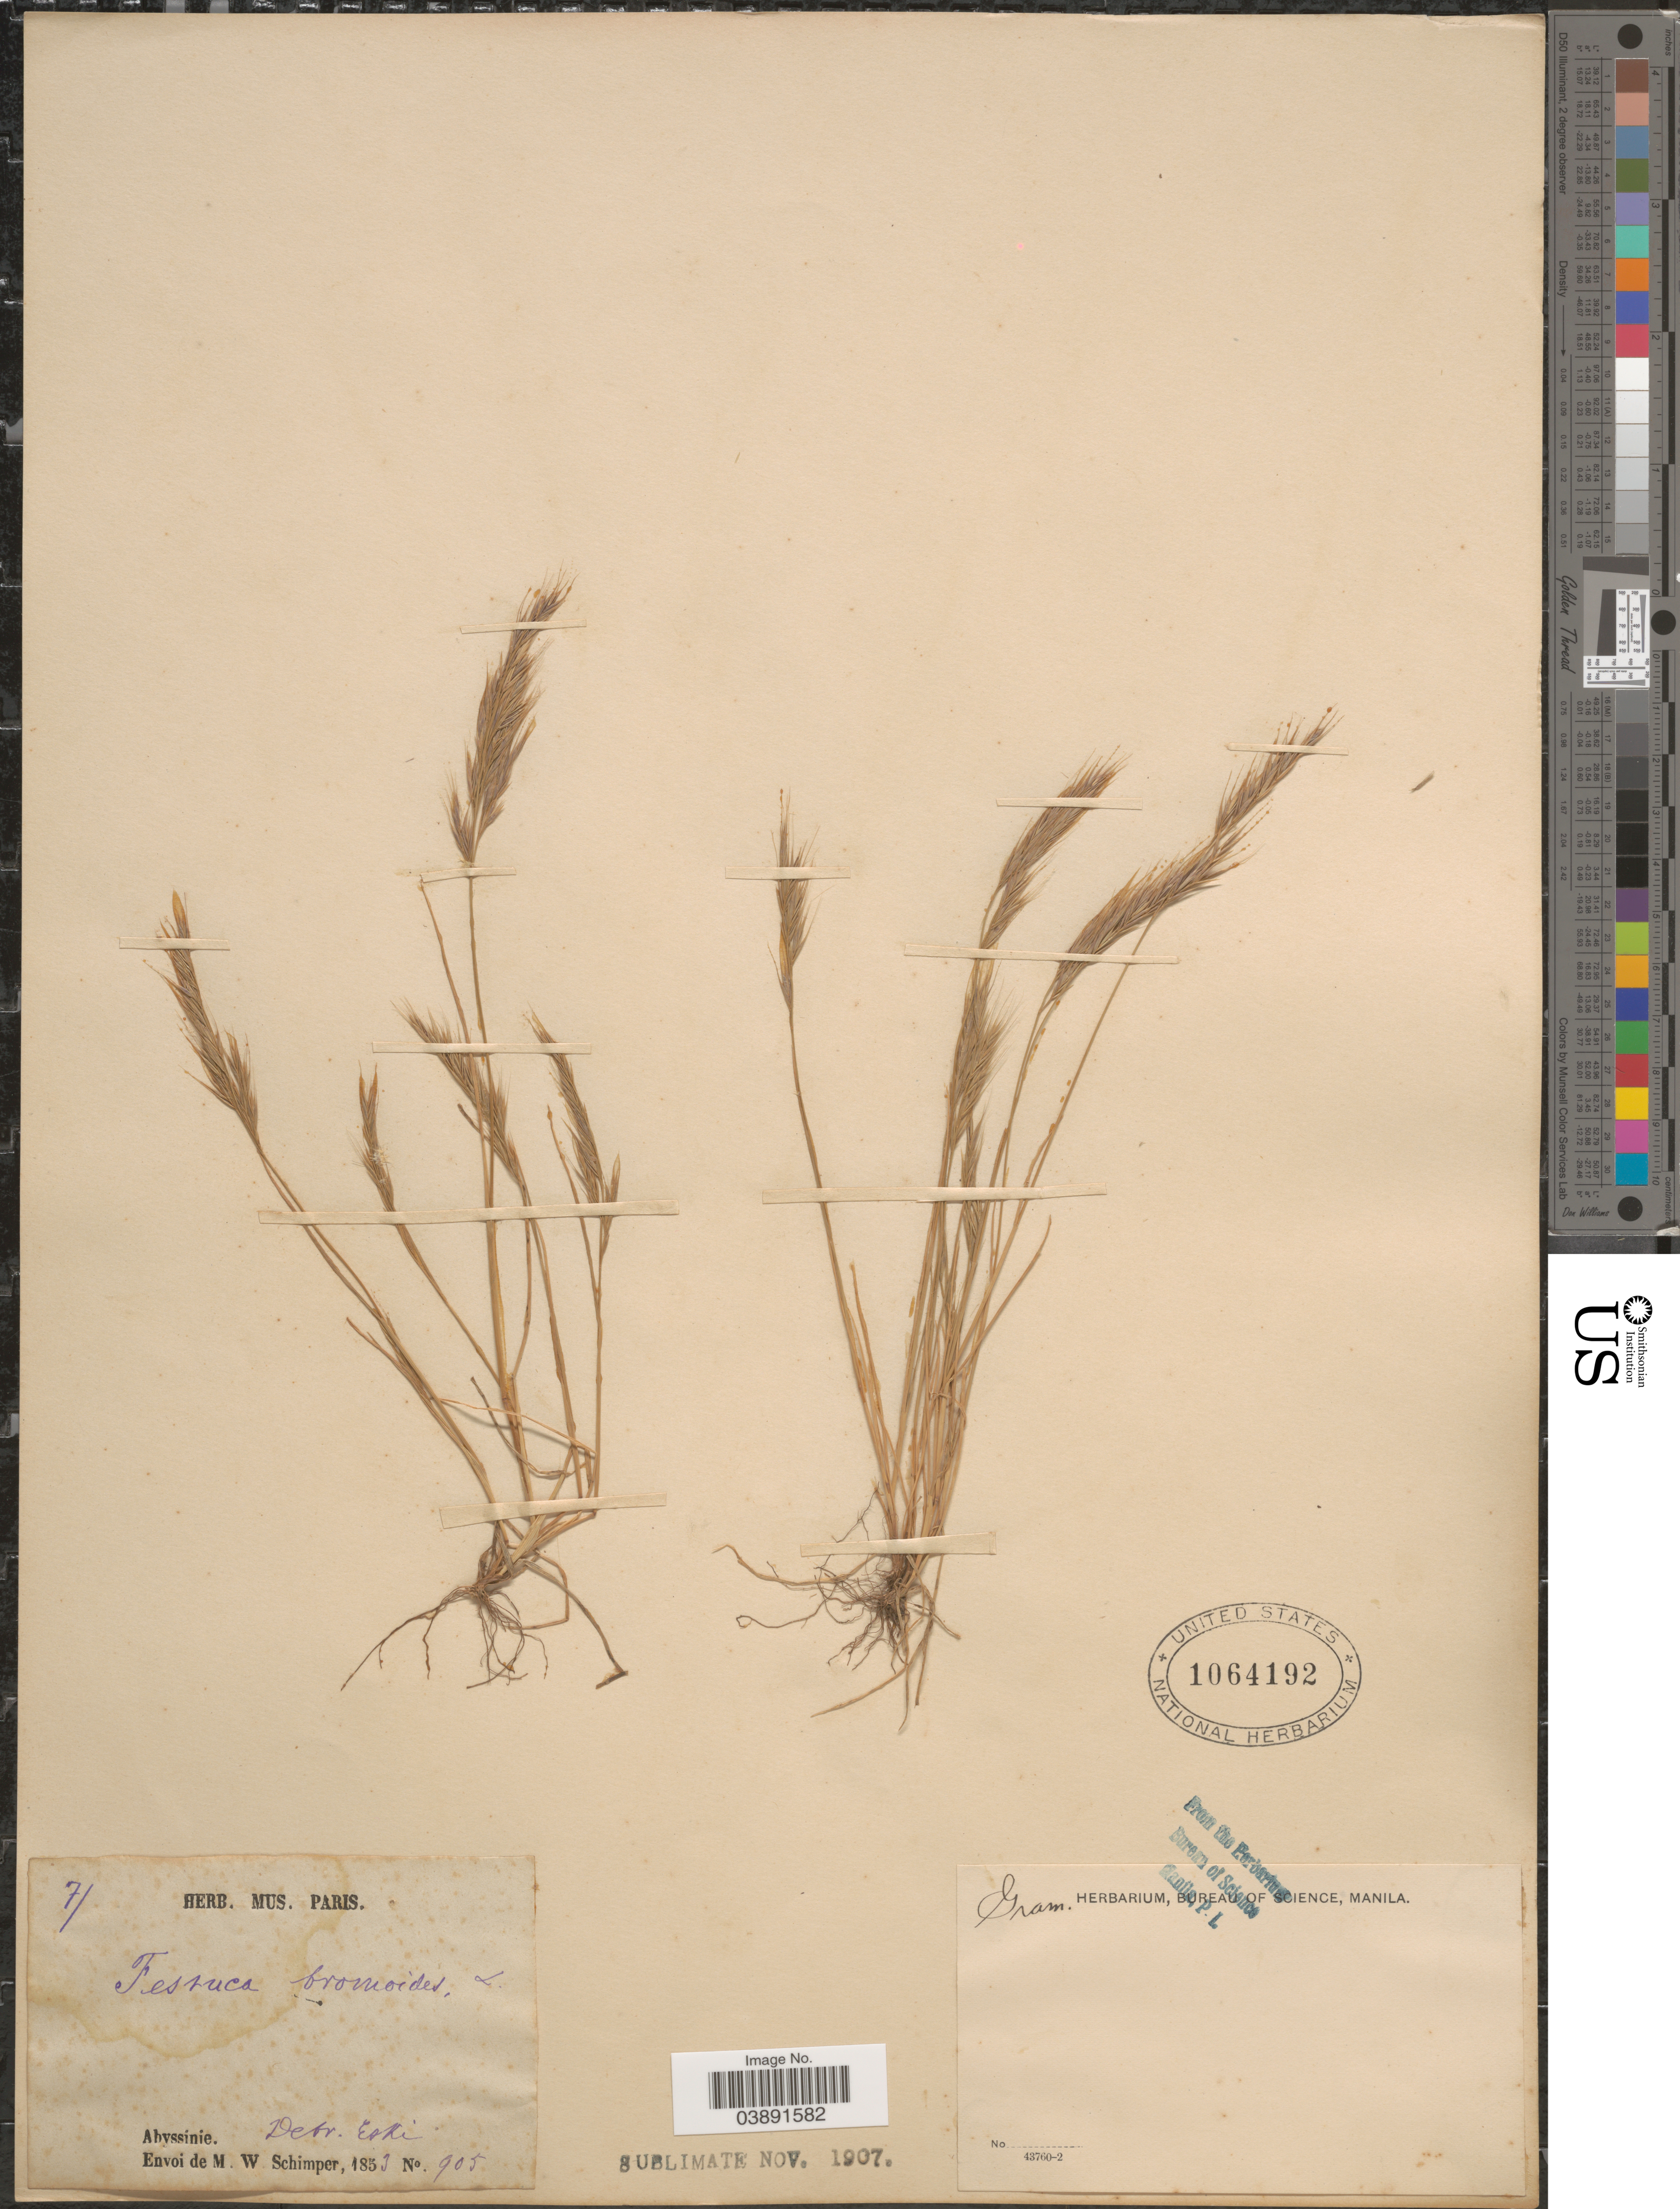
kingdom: Plantae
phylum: Tracheophyta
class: Liliopsida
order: Poales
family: Poaceae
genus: Festuca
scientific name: Festuca bromoides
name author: L.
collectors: W. Schimper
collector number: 905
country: Ethiopia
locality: Debr. Eski. [interpreted]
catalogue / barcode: US 1064192